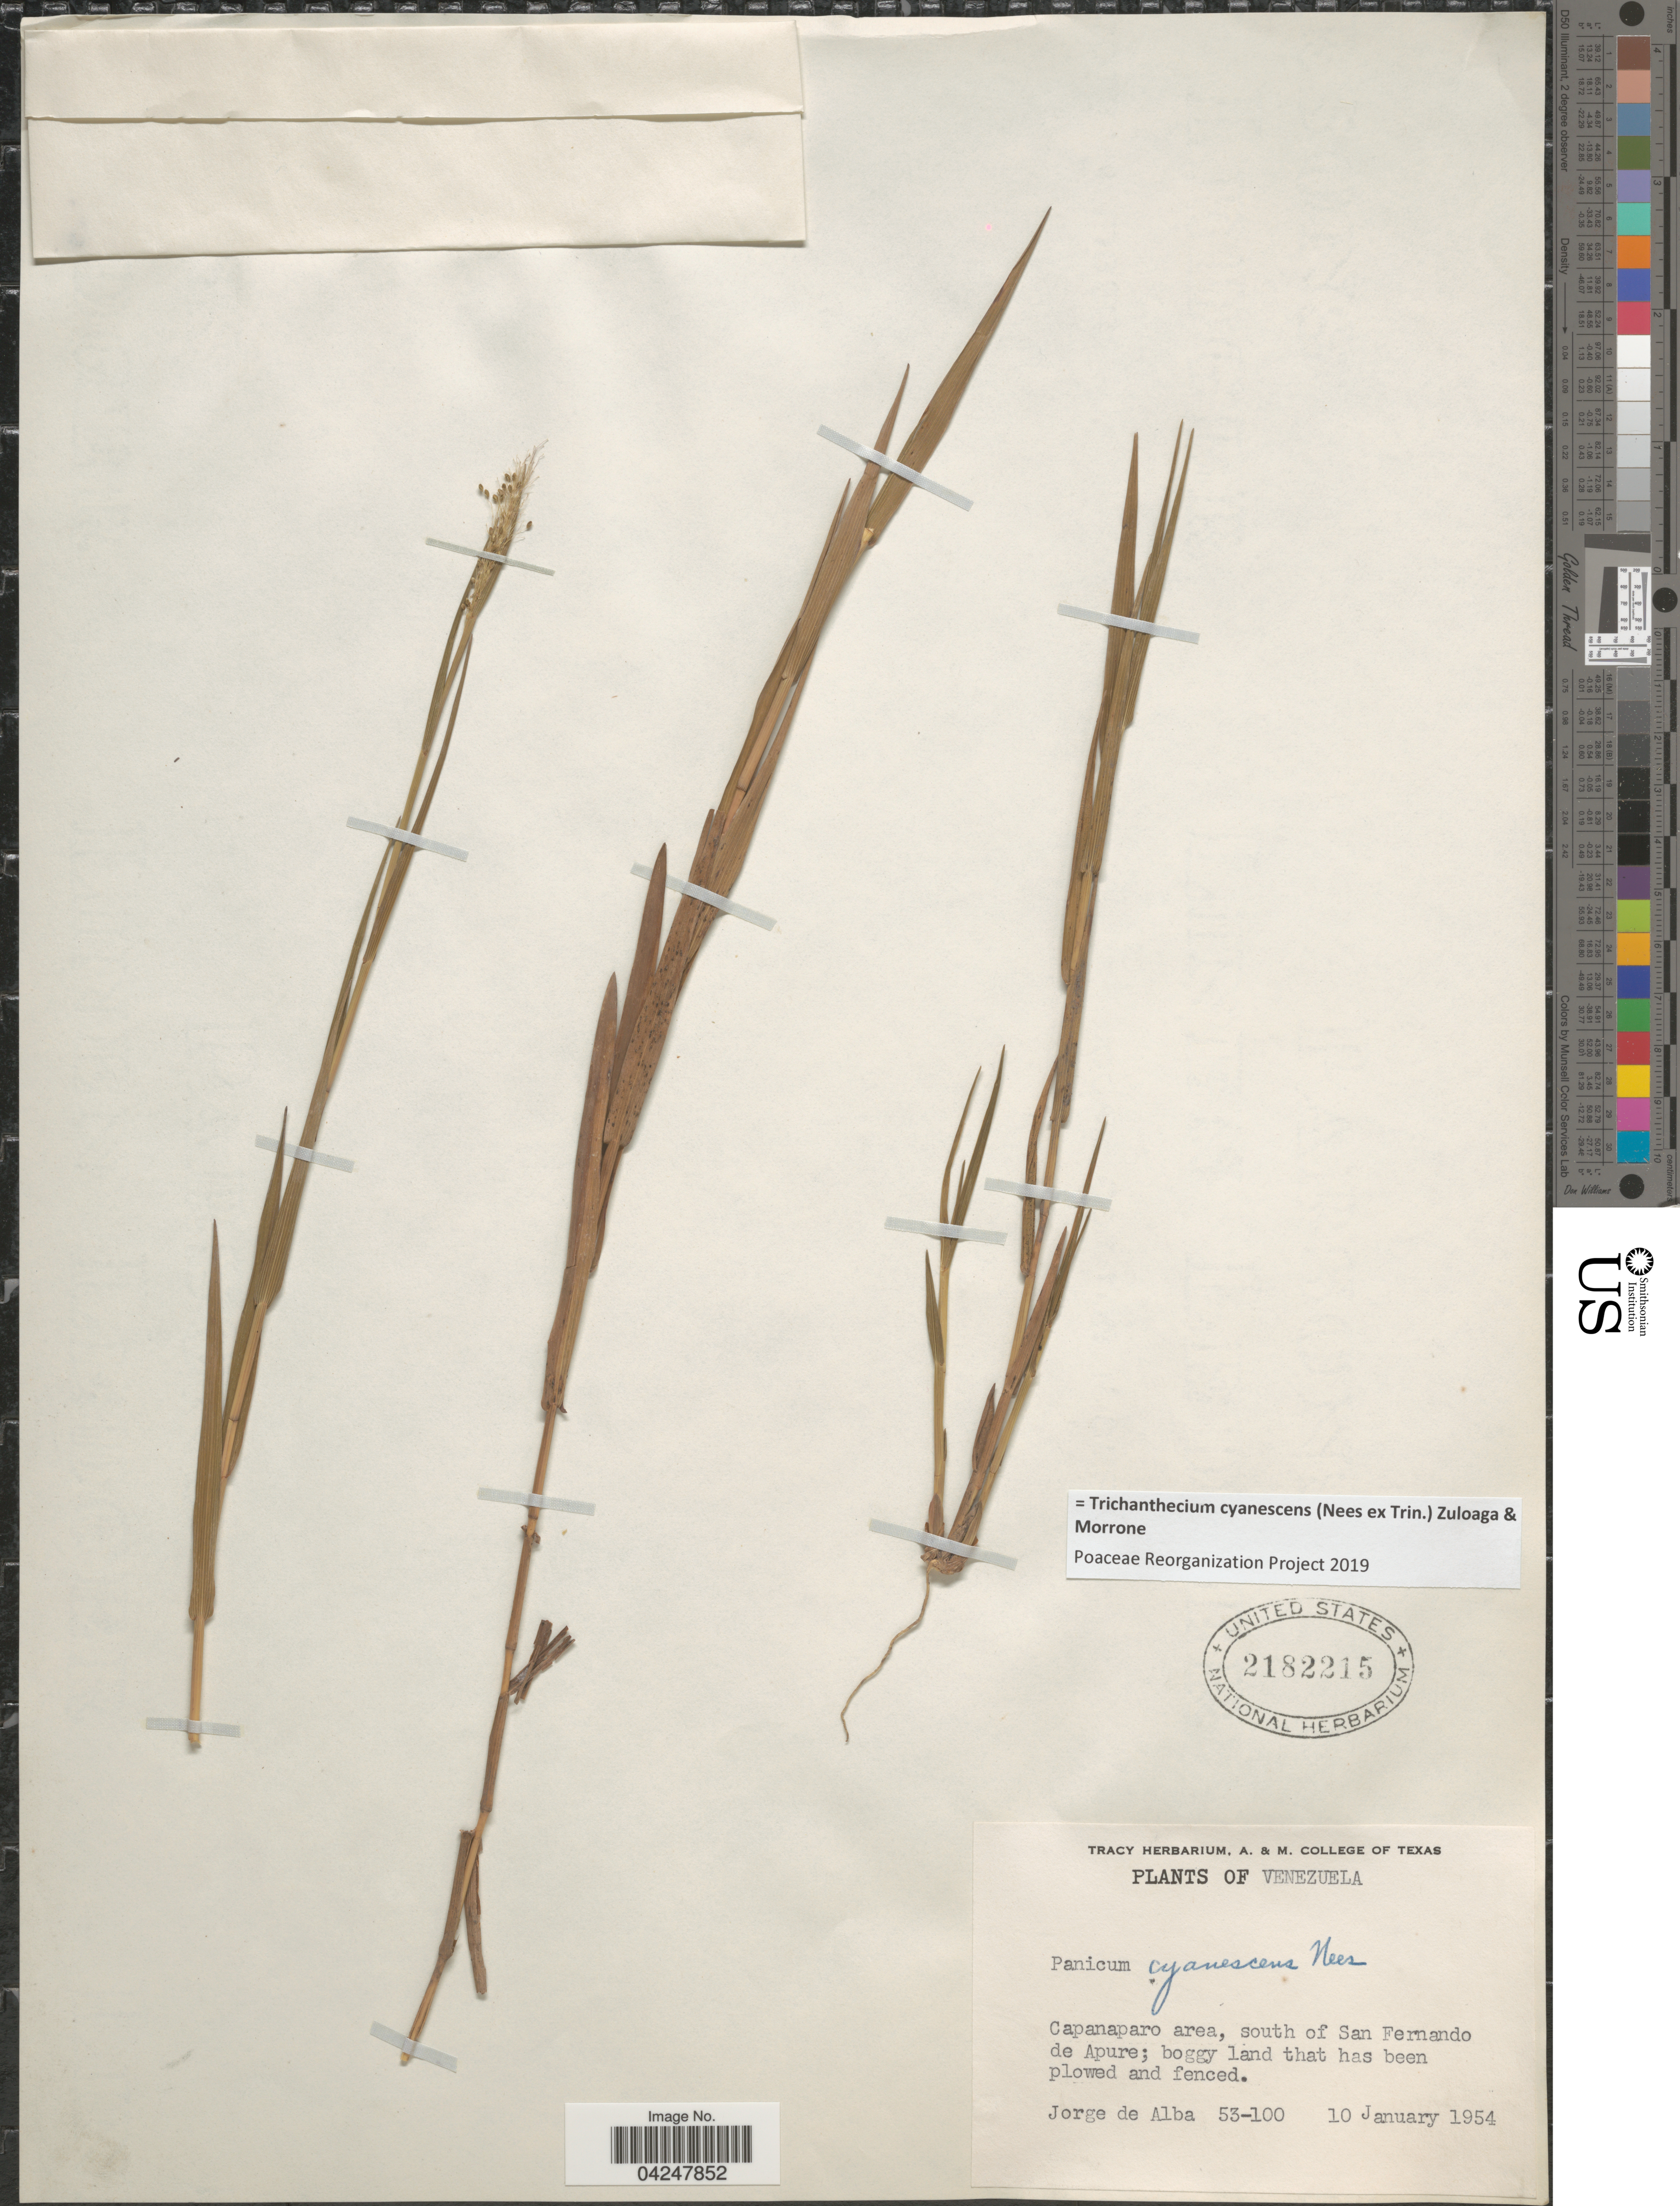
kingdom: Plantae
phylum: Tracheophyta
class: Liliopsida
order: Poales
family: Poaceae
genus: Trichanthecium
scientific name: Trichanthecium cyanescens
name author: (Nees ex Trin.) Zuloaga & Morrone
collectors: J. Alba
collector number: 53-100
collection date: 1954-01-10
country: Venezuela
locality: Capanaparo area, south of San Fernando de Apure.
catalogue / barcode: US 2182215